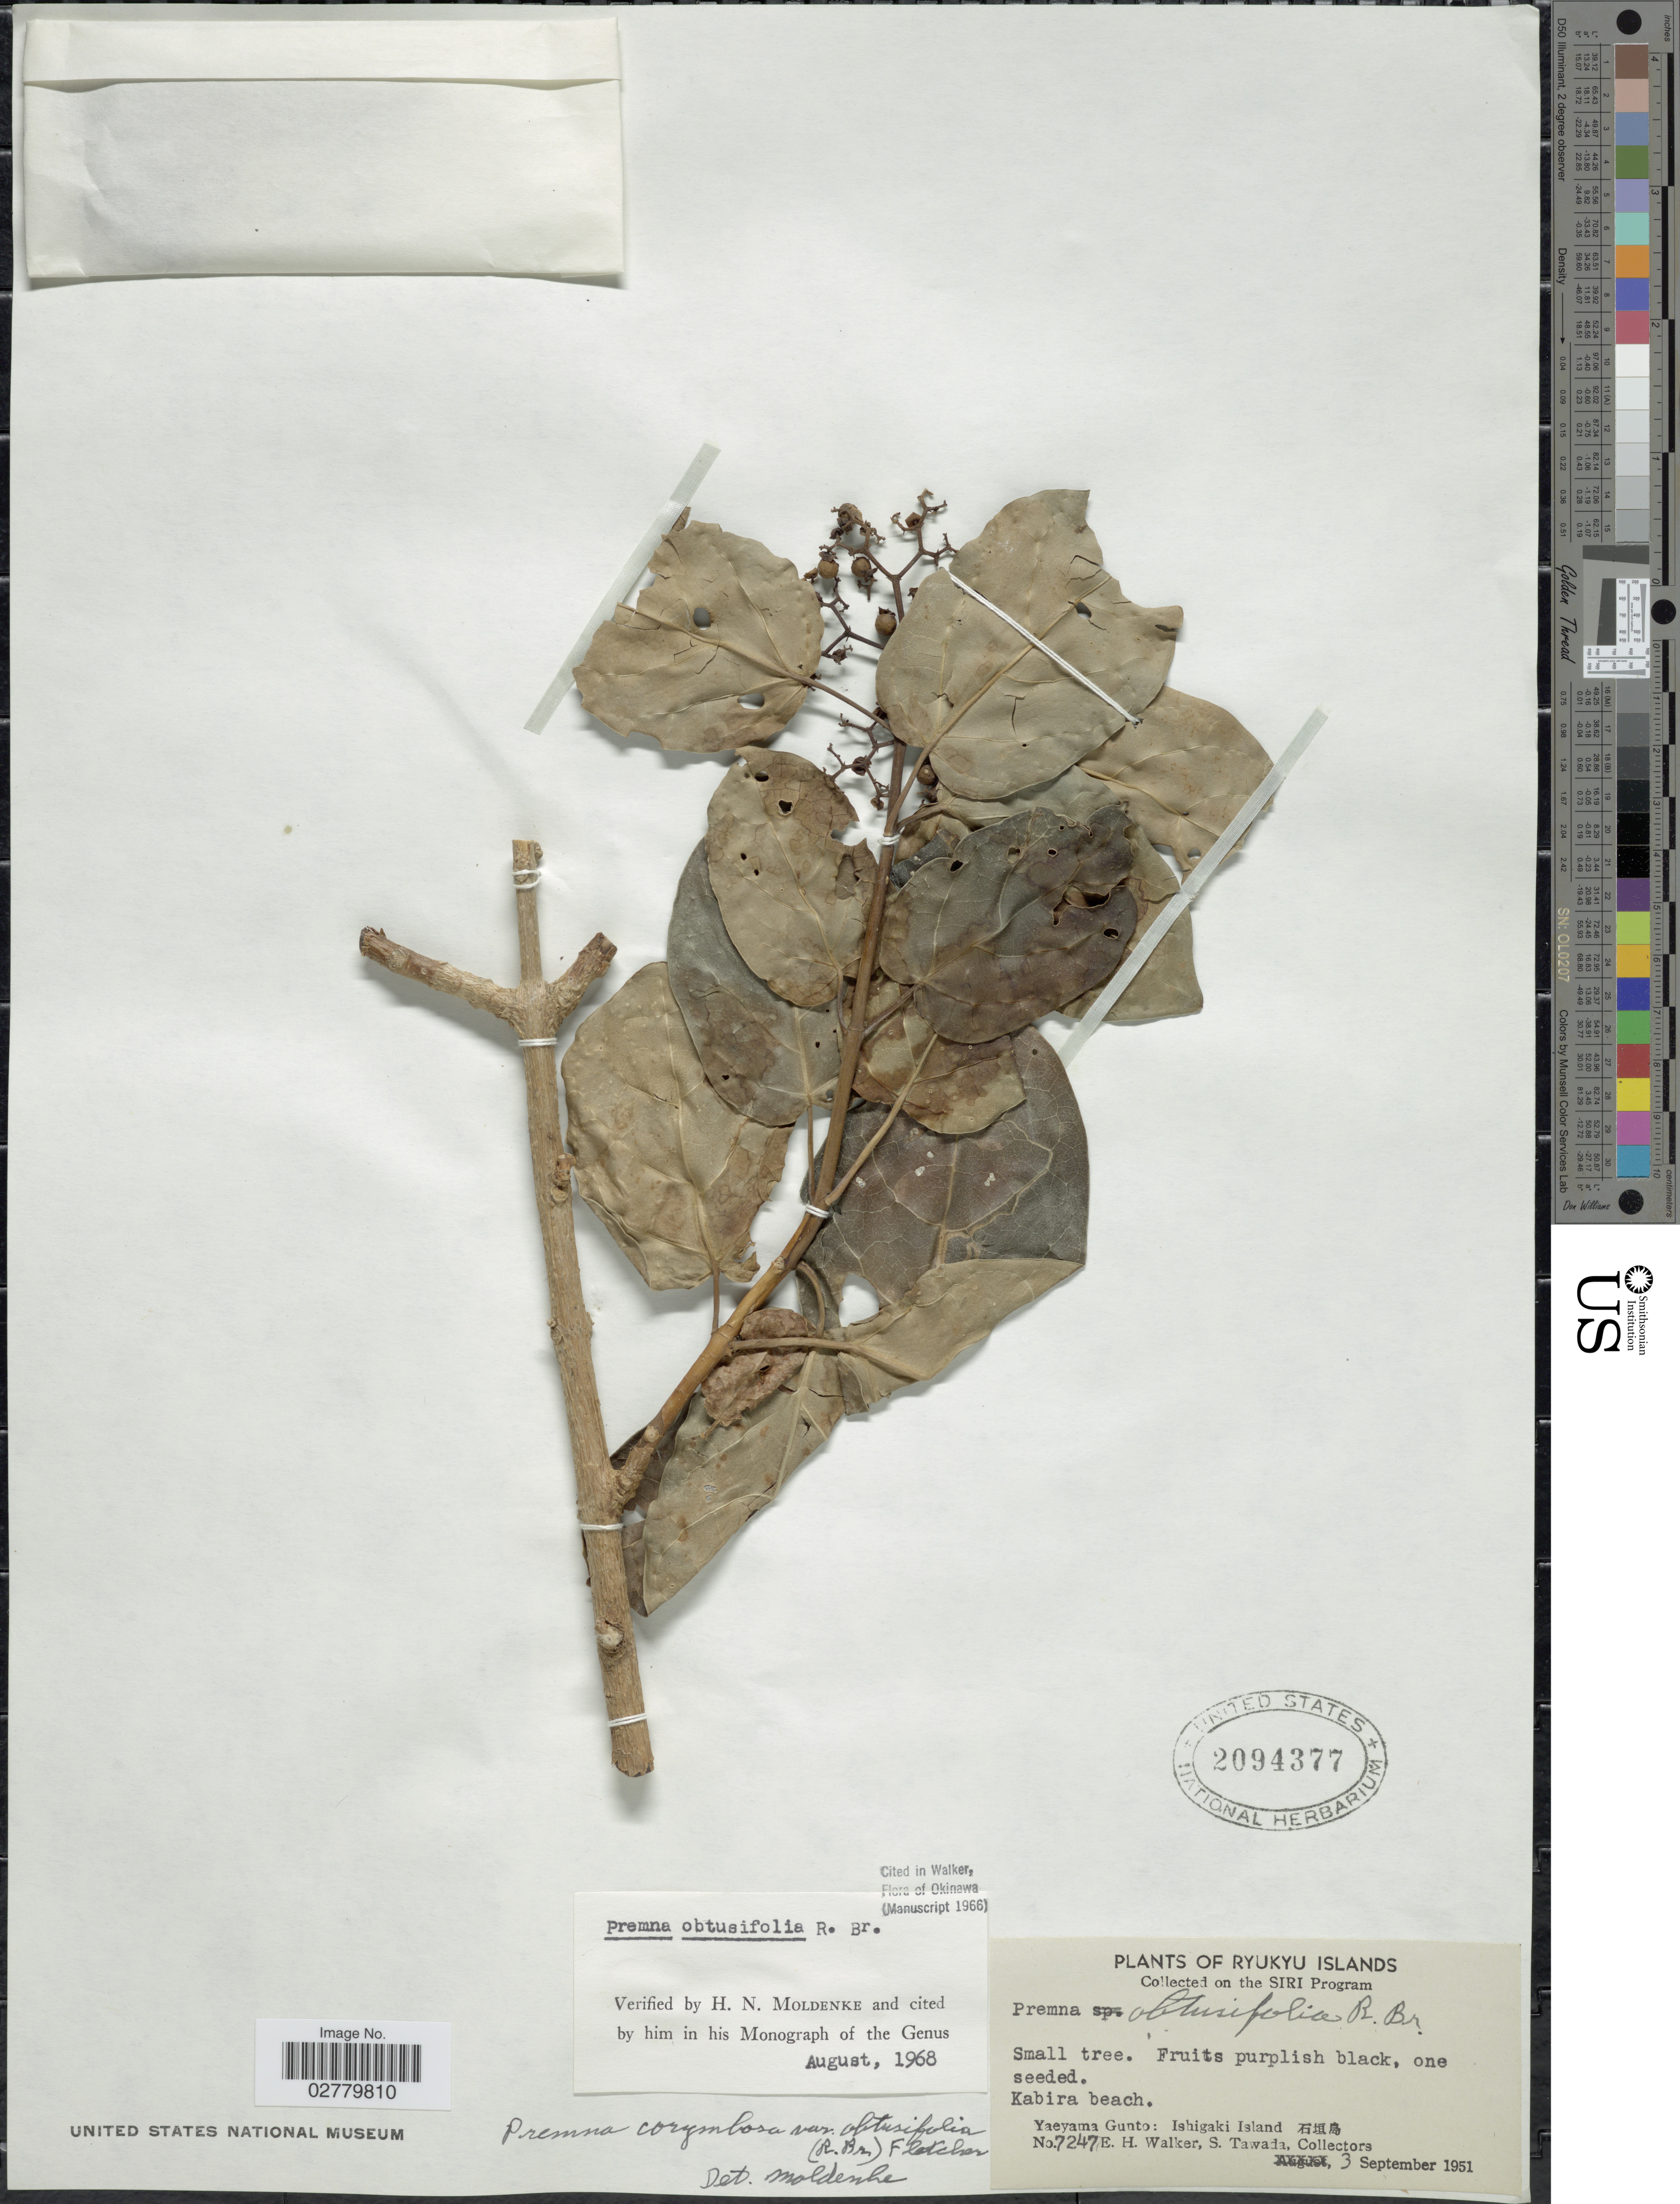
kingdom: Plantae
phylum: Tracheophyta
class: Magnoliopsida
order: Lamiales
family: Lamiaceae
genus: Premna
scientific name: Premna obtusifolia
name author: R. Br.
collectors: E. H. Walker & S. Tawada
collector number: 7247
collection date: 1951-09-03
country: Japan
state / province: Okinawa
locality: Ryukyu Islands. Kabira beach. Yaeyama Gunto: Ishigaki Island. X.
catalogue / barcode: US 2094377